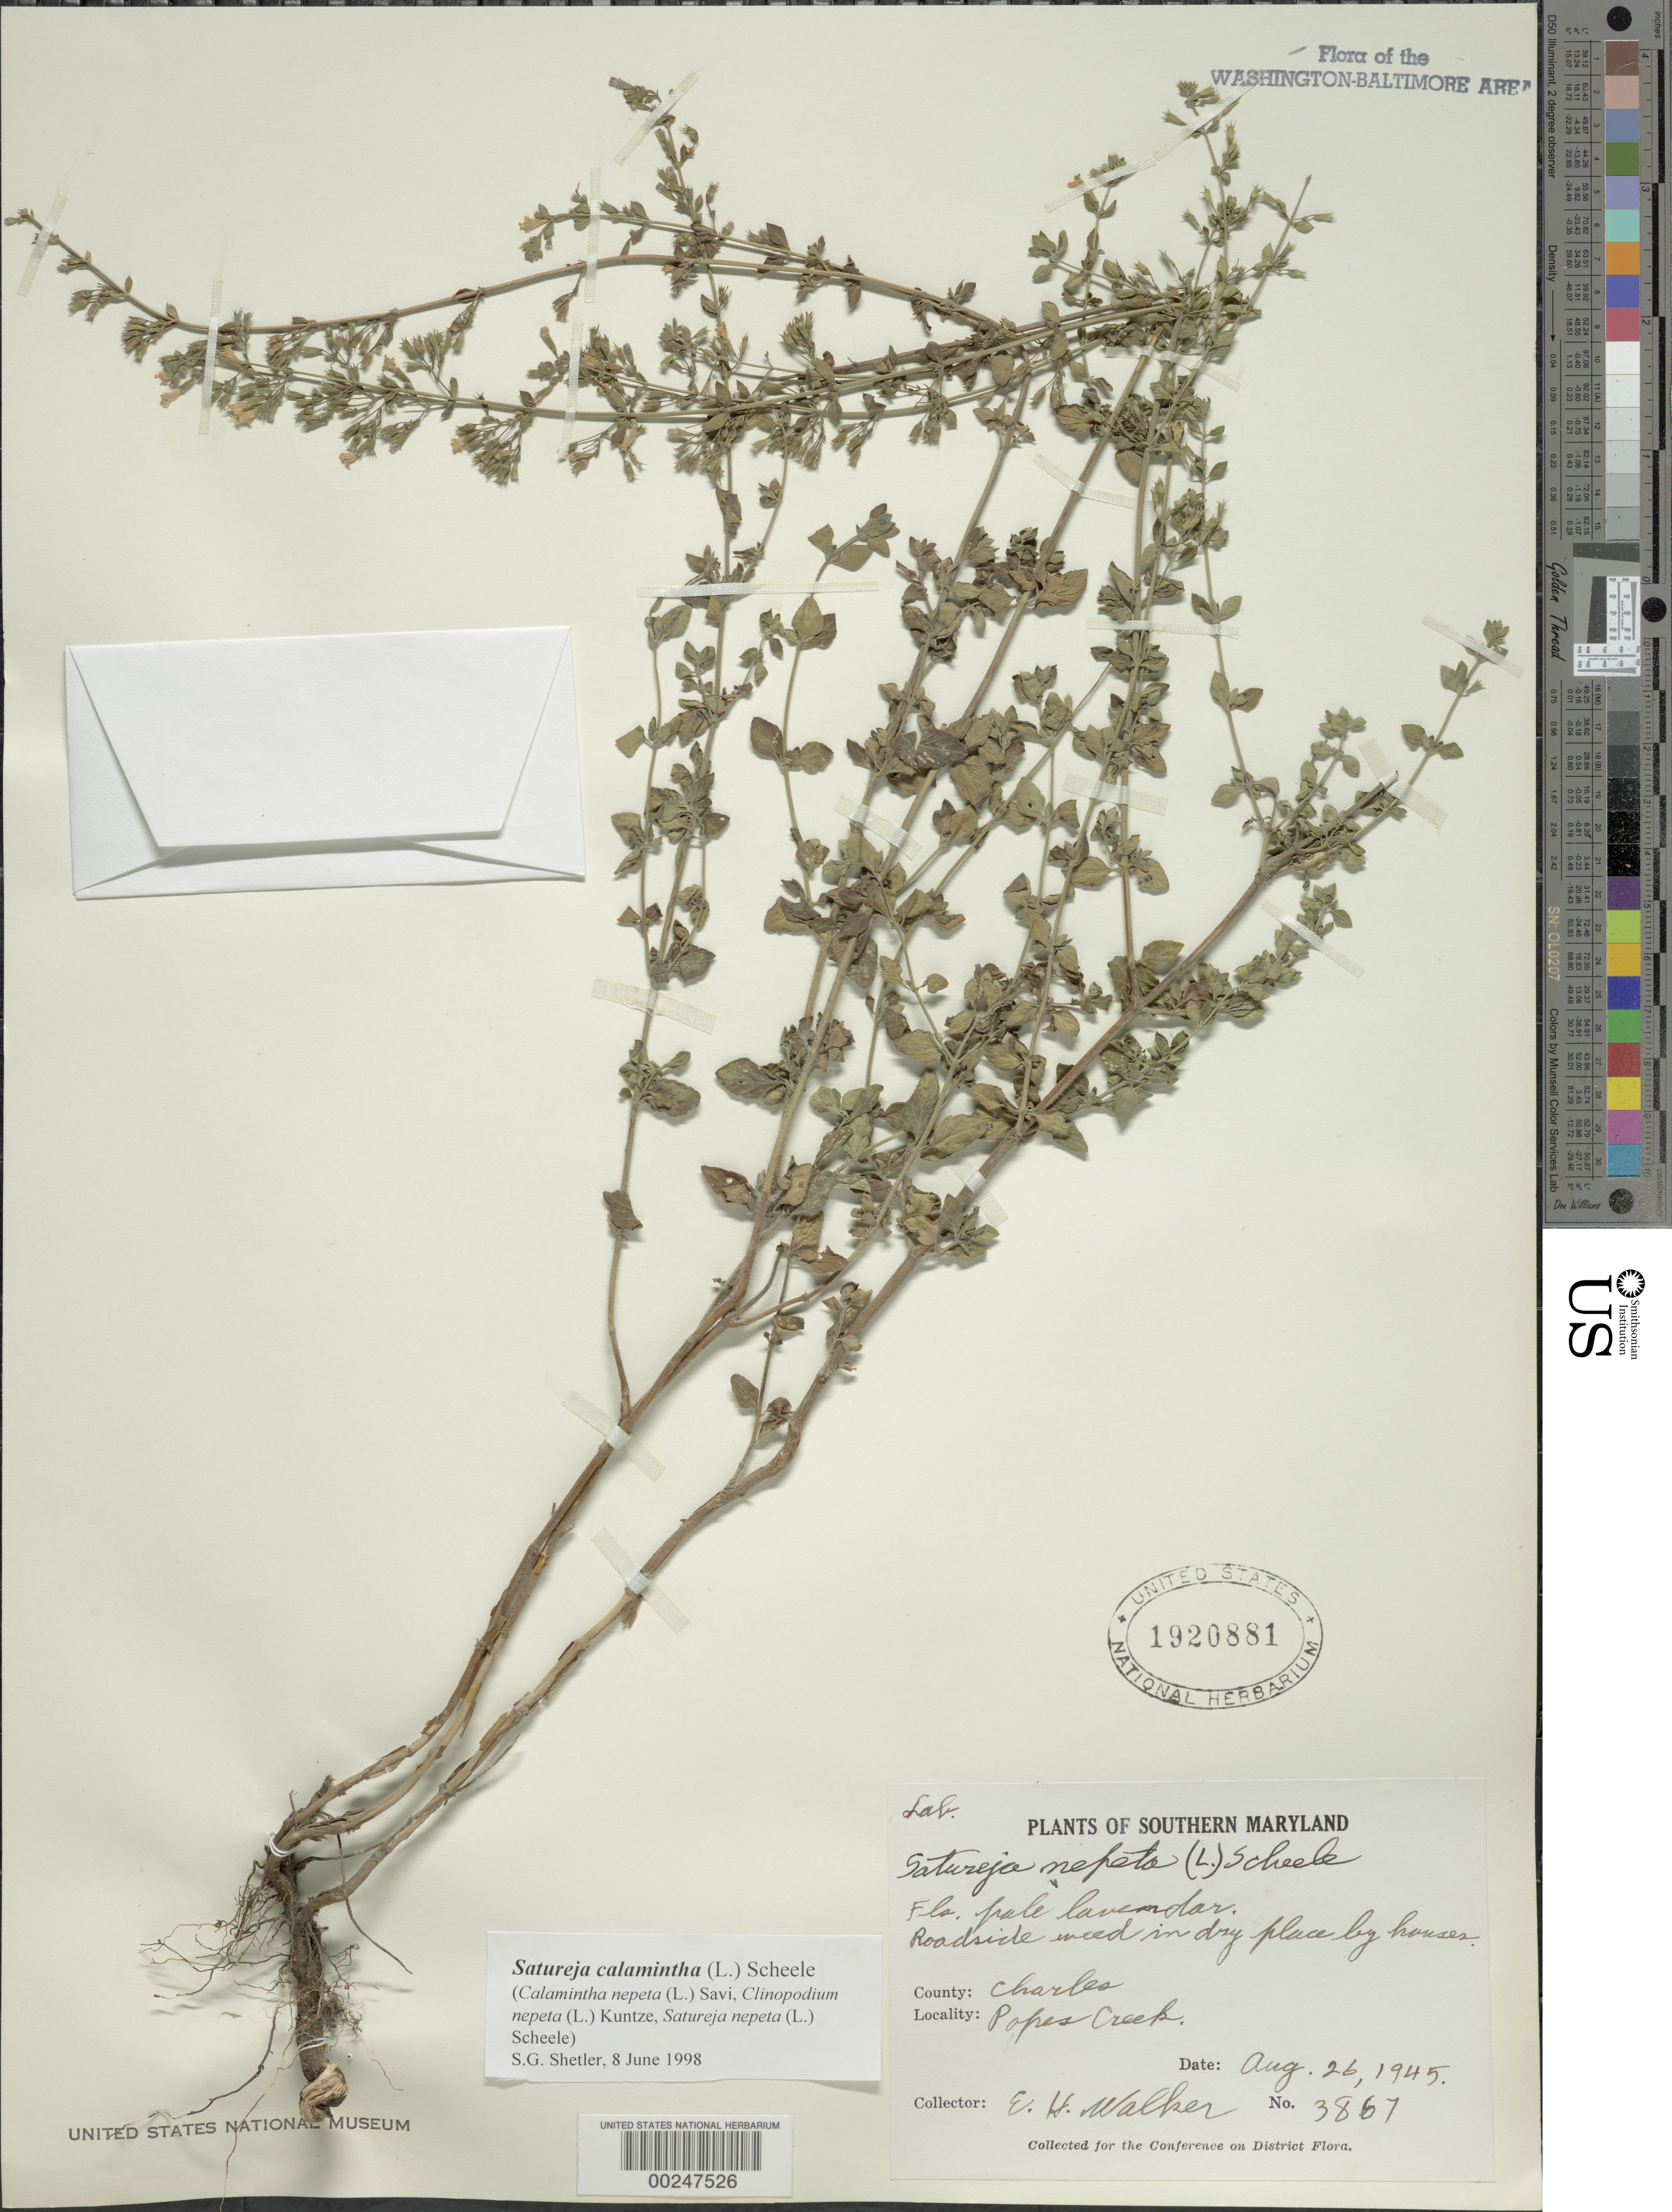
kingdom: Plantae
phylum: Tracheophyta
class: Magnoliopsida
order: Lamiales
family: Lamiaceae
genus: Clinopodium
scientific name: Clinopodium nepeta subsp. glandulosum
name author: (Req.) Govaerts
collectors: E. H. Walker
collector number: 3867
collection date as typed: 26 Aug 1945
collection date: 1945-08-26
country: United States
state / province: Maryland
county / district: Charles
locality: Popes Creek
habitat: Roadside weed in dry place by houses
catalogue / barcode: US 1920881